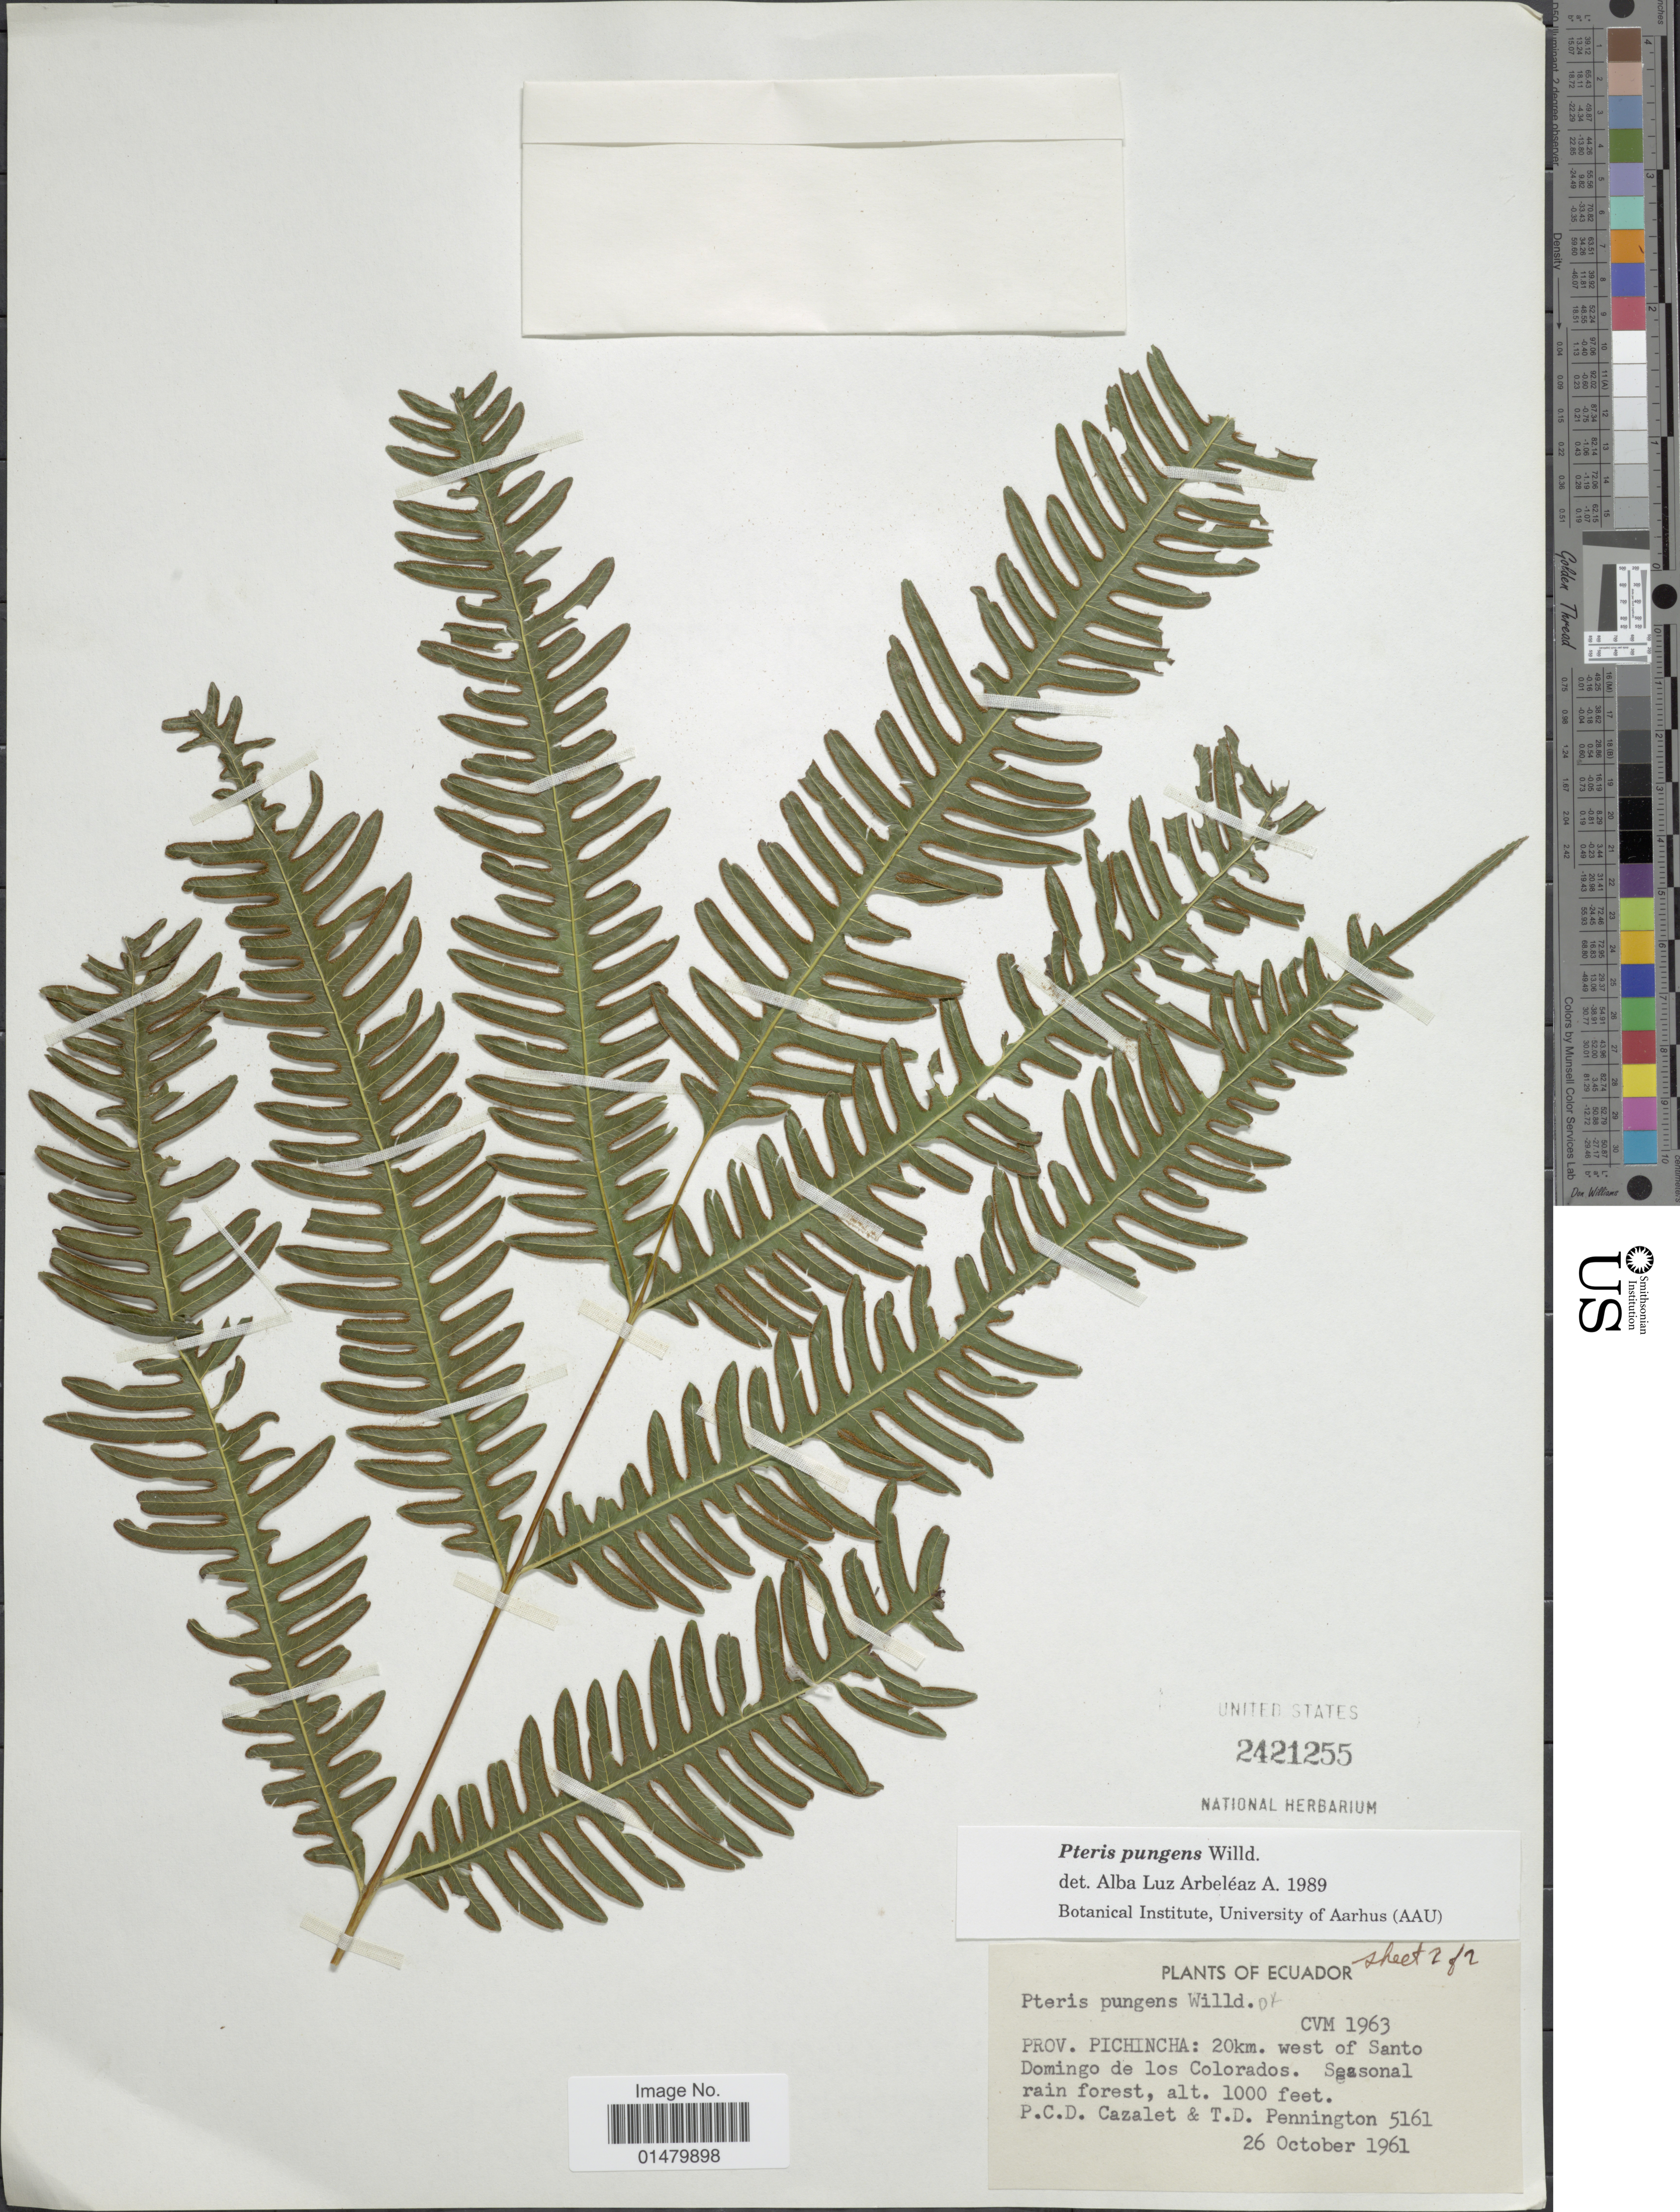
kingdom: Plantae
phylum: Tracheophyta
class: Polypodiopsida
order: Polypodiales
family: Pteridaceae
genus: Pteris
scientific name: Pteris pungens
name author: Willd.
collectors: P. C. D. Cazalet & T. D. Pennington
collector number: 5161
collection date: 1961-10-26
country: Ecuador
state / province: Pichincha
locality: Prov. Pichincha: 20 km. west of Santo Domingo de los Colorados.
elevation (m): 305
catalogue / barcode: US 2421255